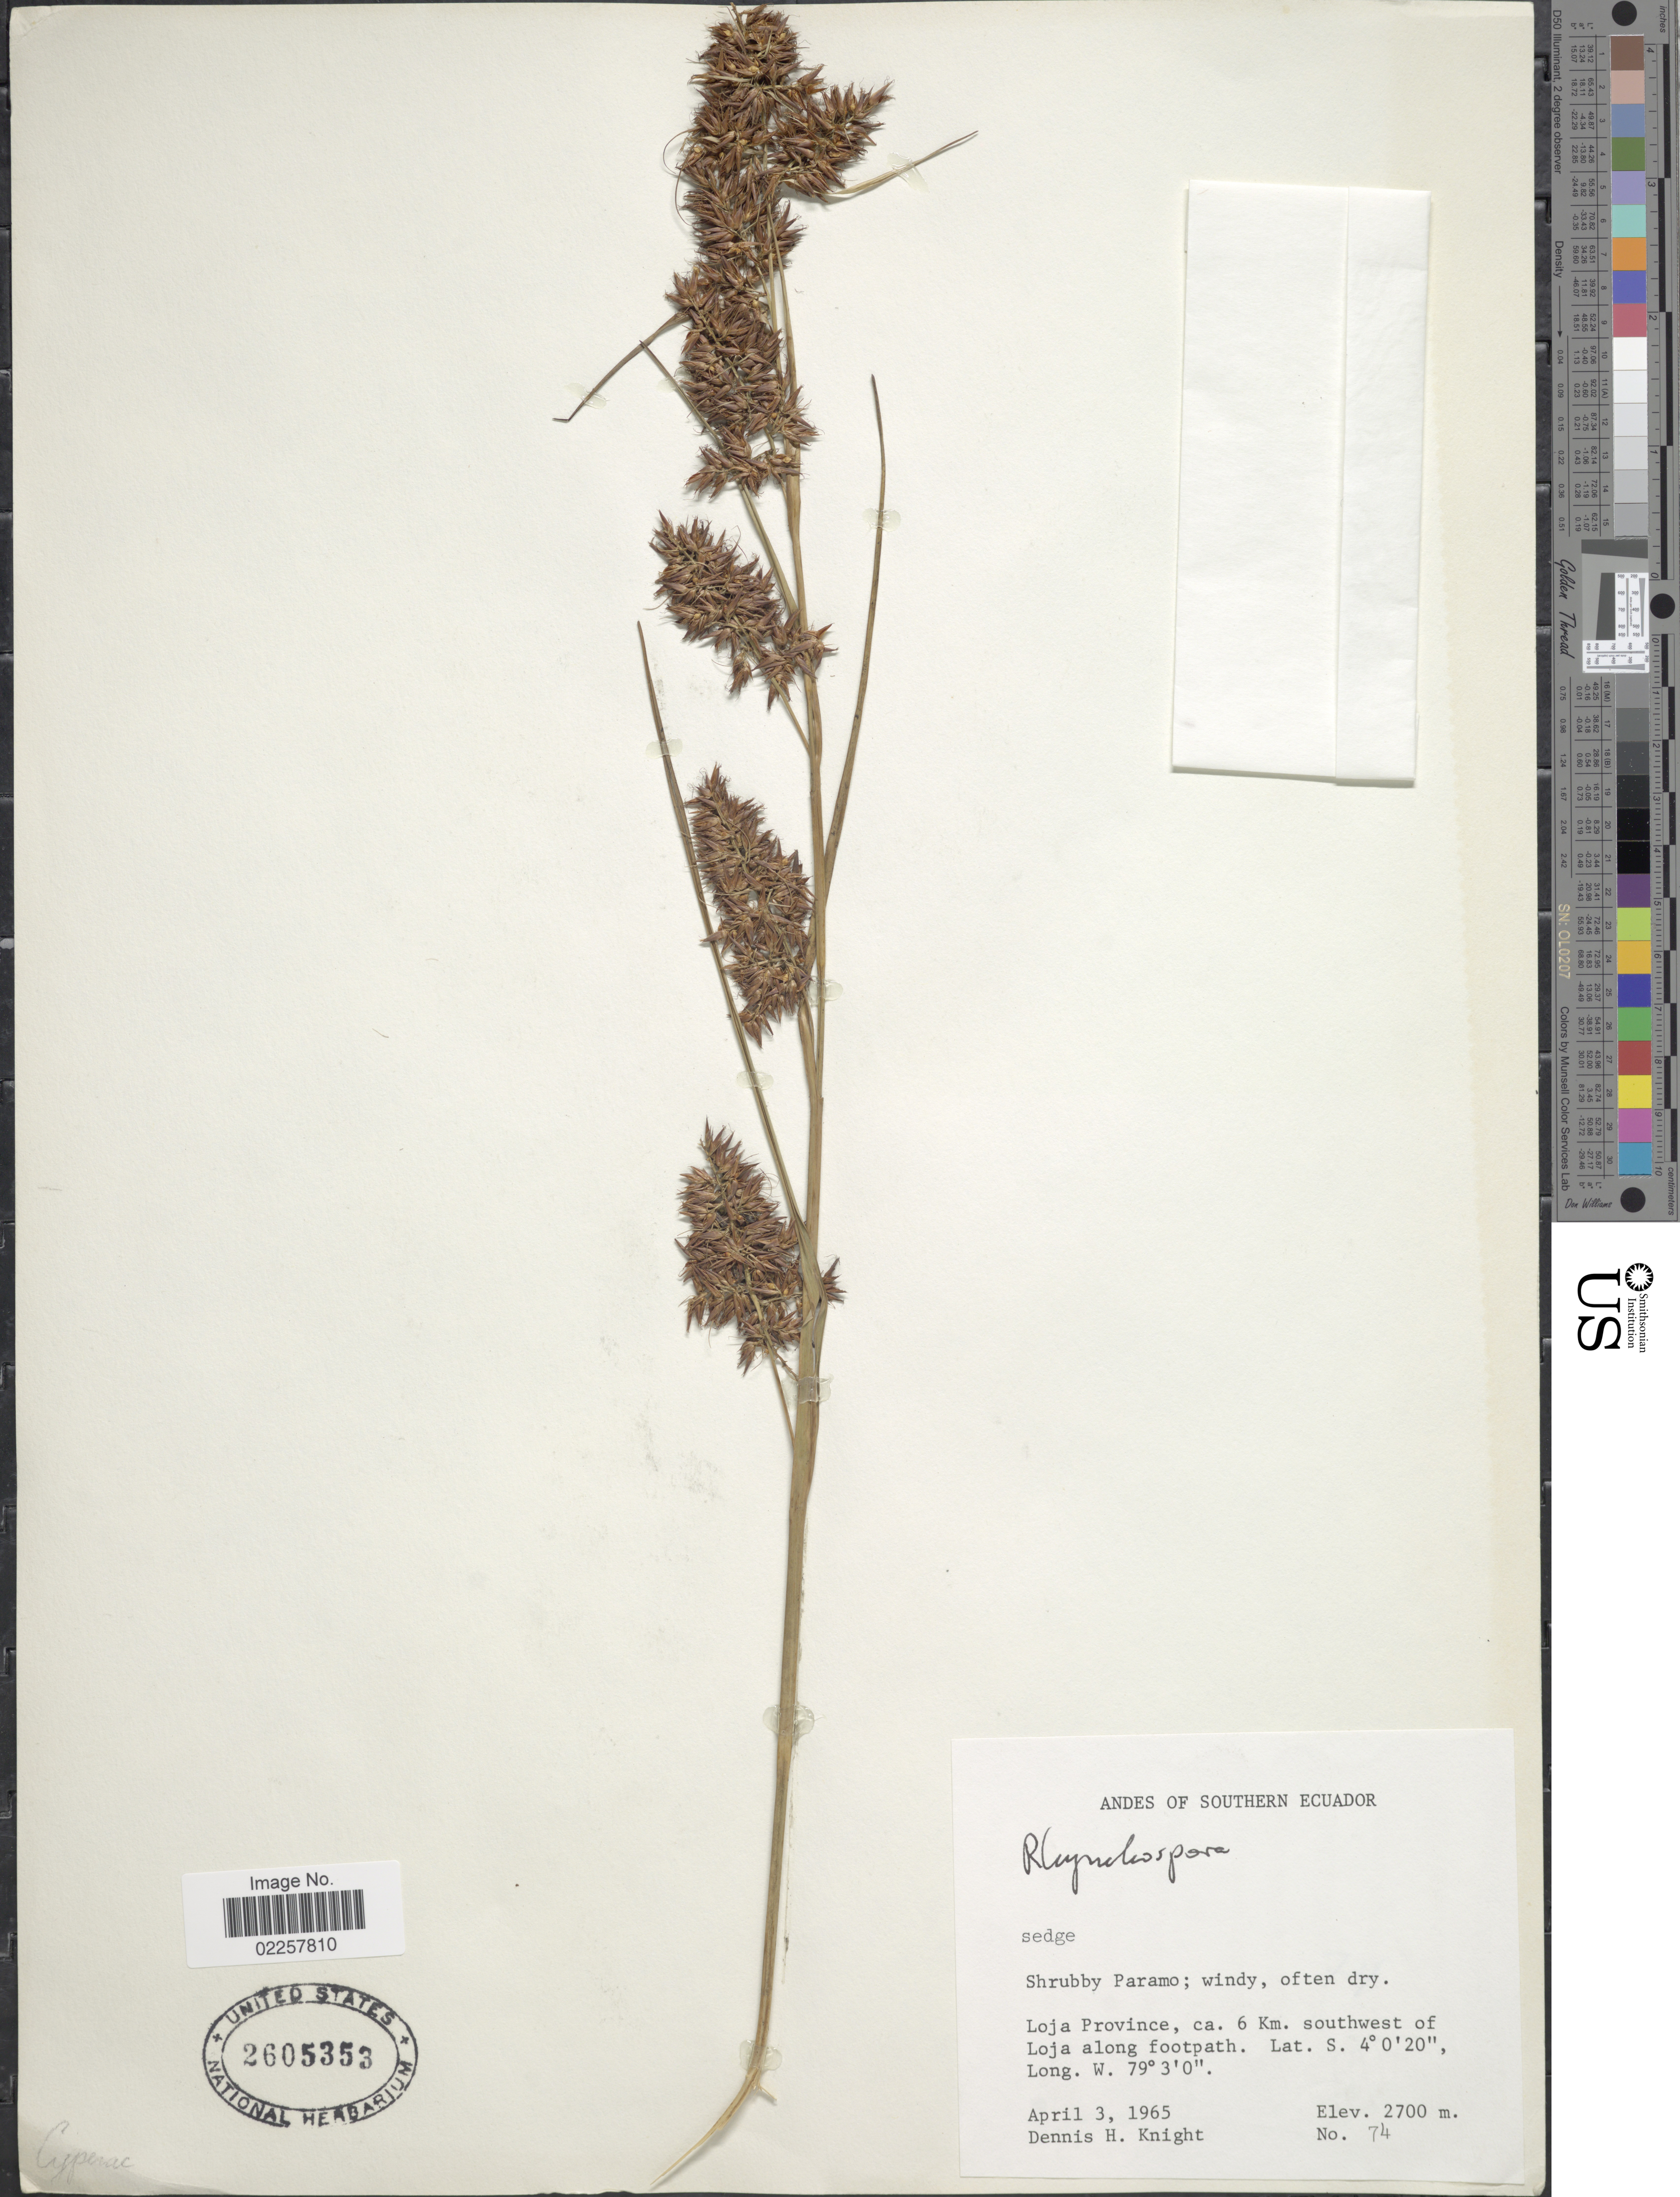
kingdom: Plantae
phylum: Tracheophyta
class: Liliopsida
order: Poales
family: Cyperaceae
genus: Rhynchospora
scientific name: Rhynchospora sp.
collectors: D. Knight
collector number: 74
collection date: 1965-04-03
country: Ecuador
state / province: Loja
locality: Loja Province, 6 km southwest of Loja along footpath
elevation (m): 2700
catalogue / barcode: US 2605353